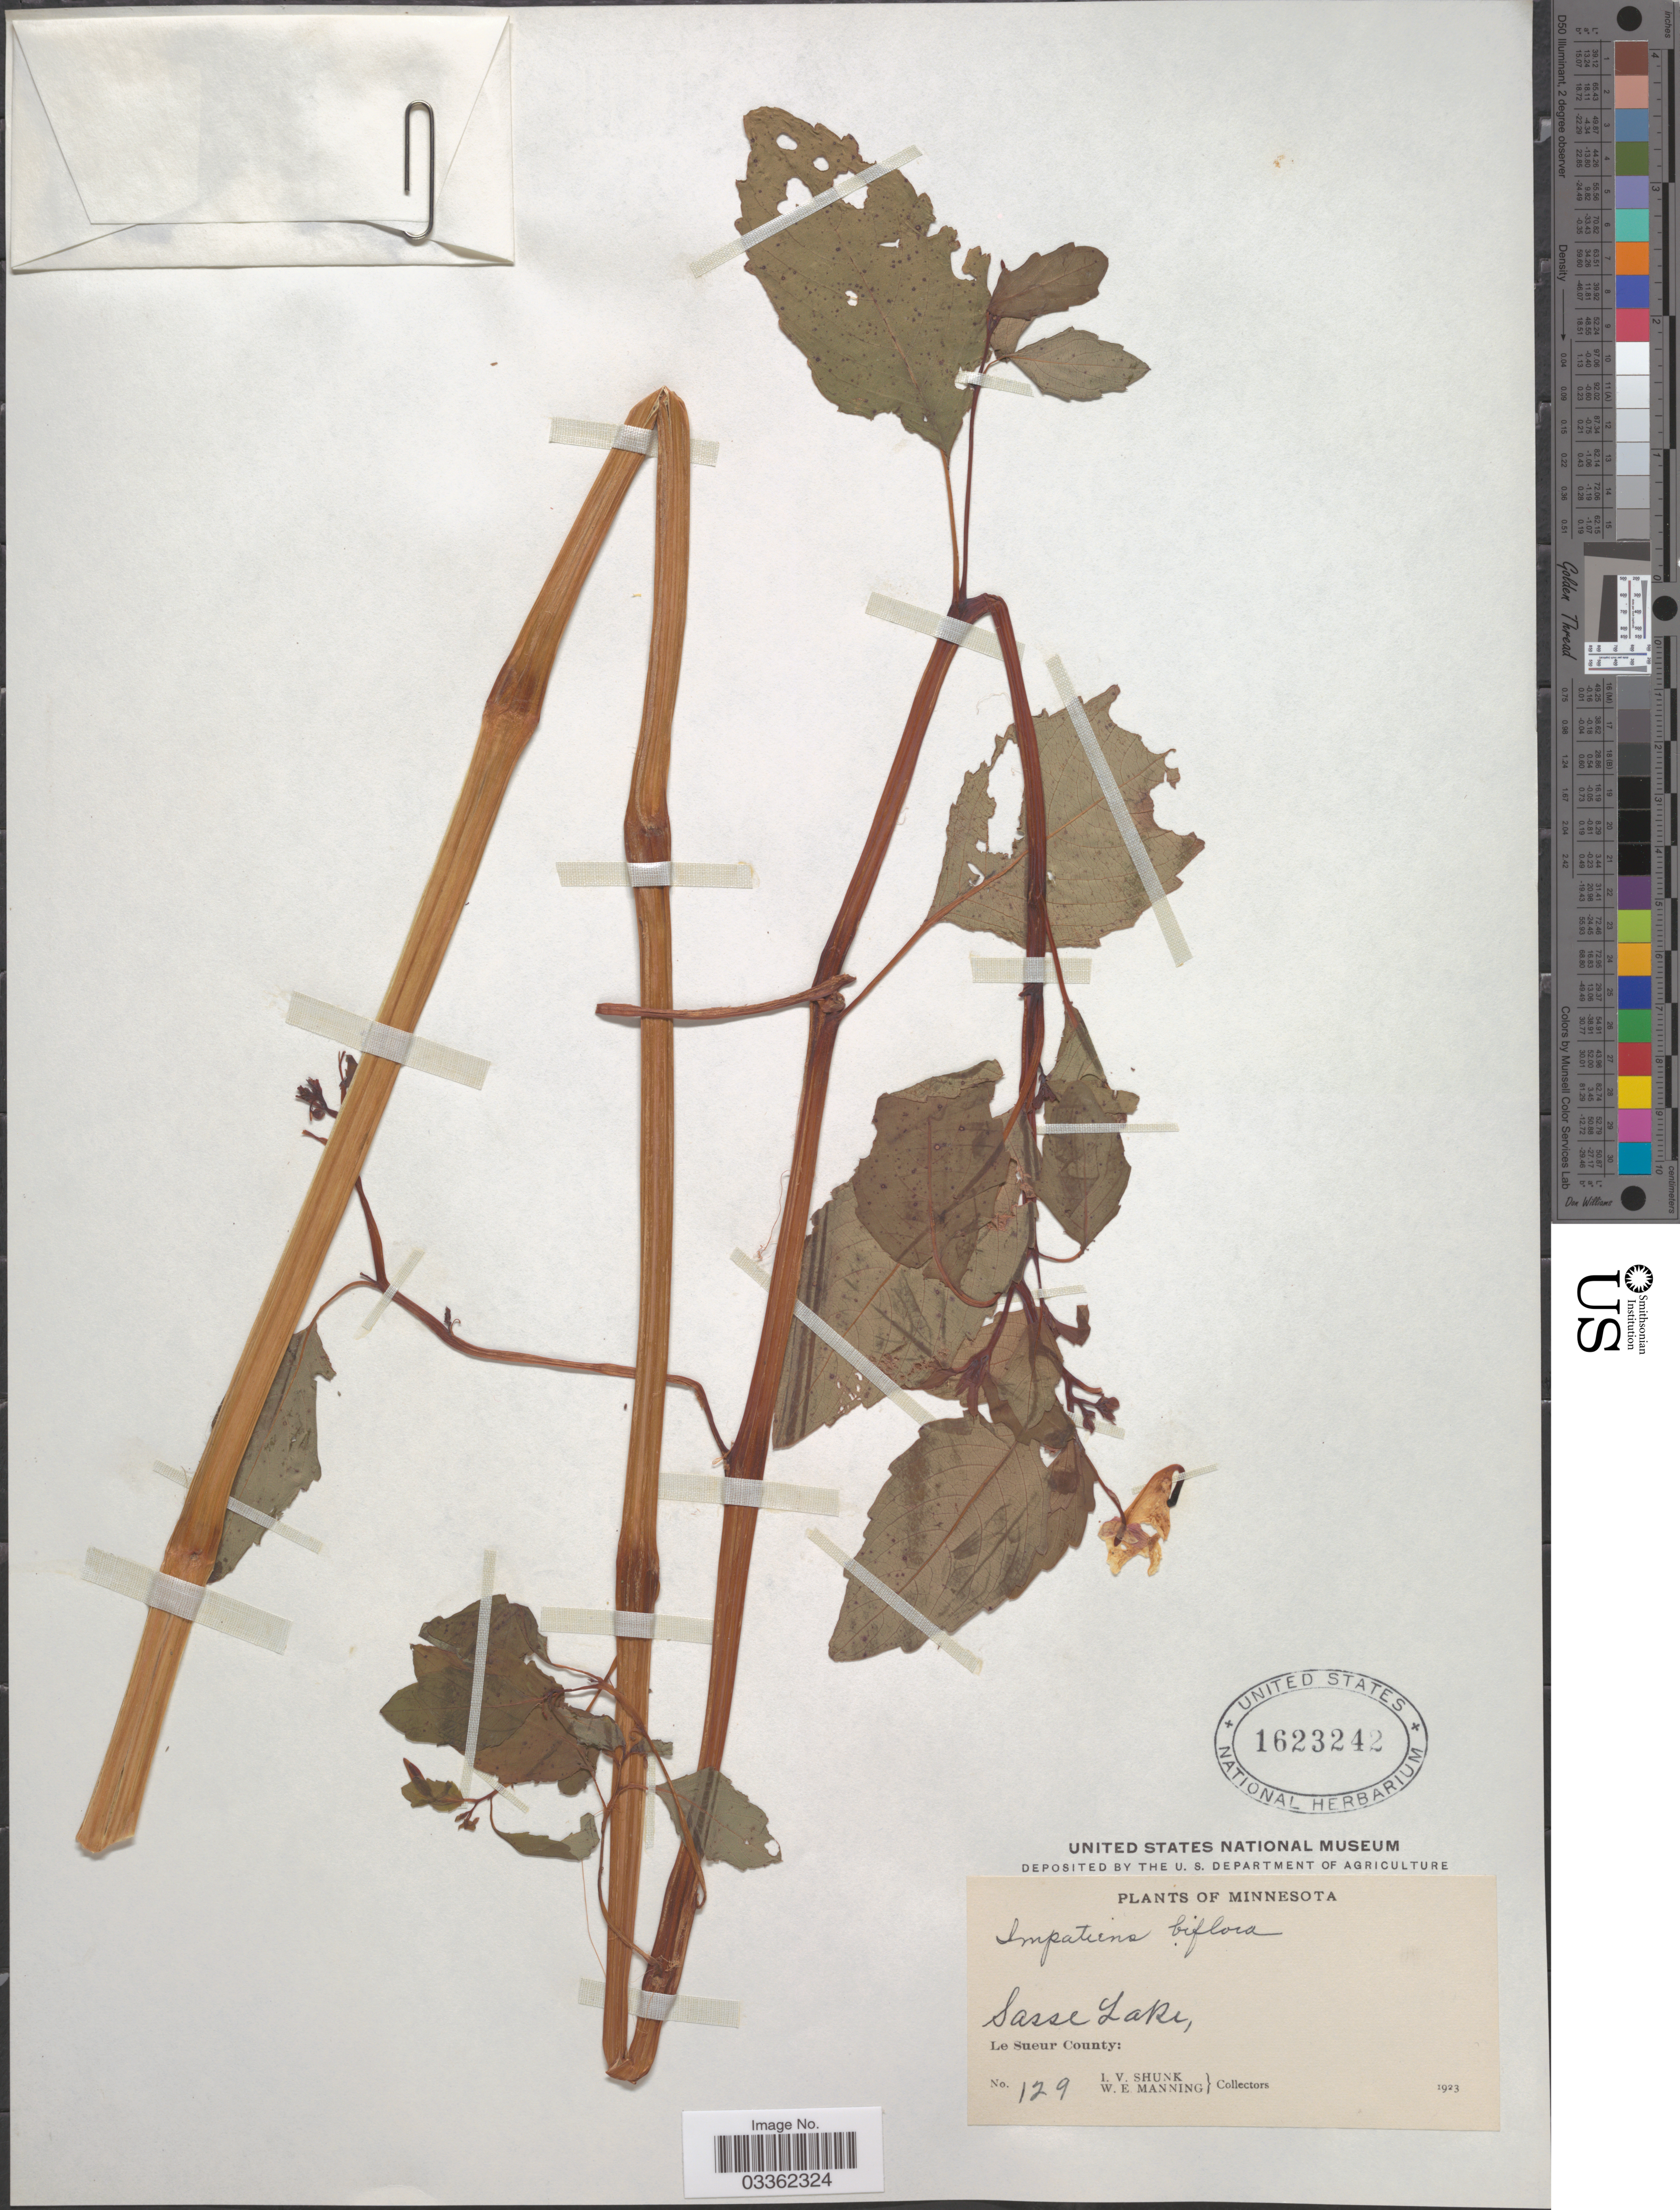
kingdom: Plantae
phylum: Tracheophyta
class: Magnoliopsida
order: Ericales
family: Balsaminaceae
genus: Impatiens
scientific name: Impatiens capensis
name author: Meerb.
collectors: I. Schunk & W. Manning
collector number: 129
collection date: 1923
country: United States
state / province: Minnesota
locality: Sasse Lake, Le Sueur County.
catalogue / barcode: US 1623242